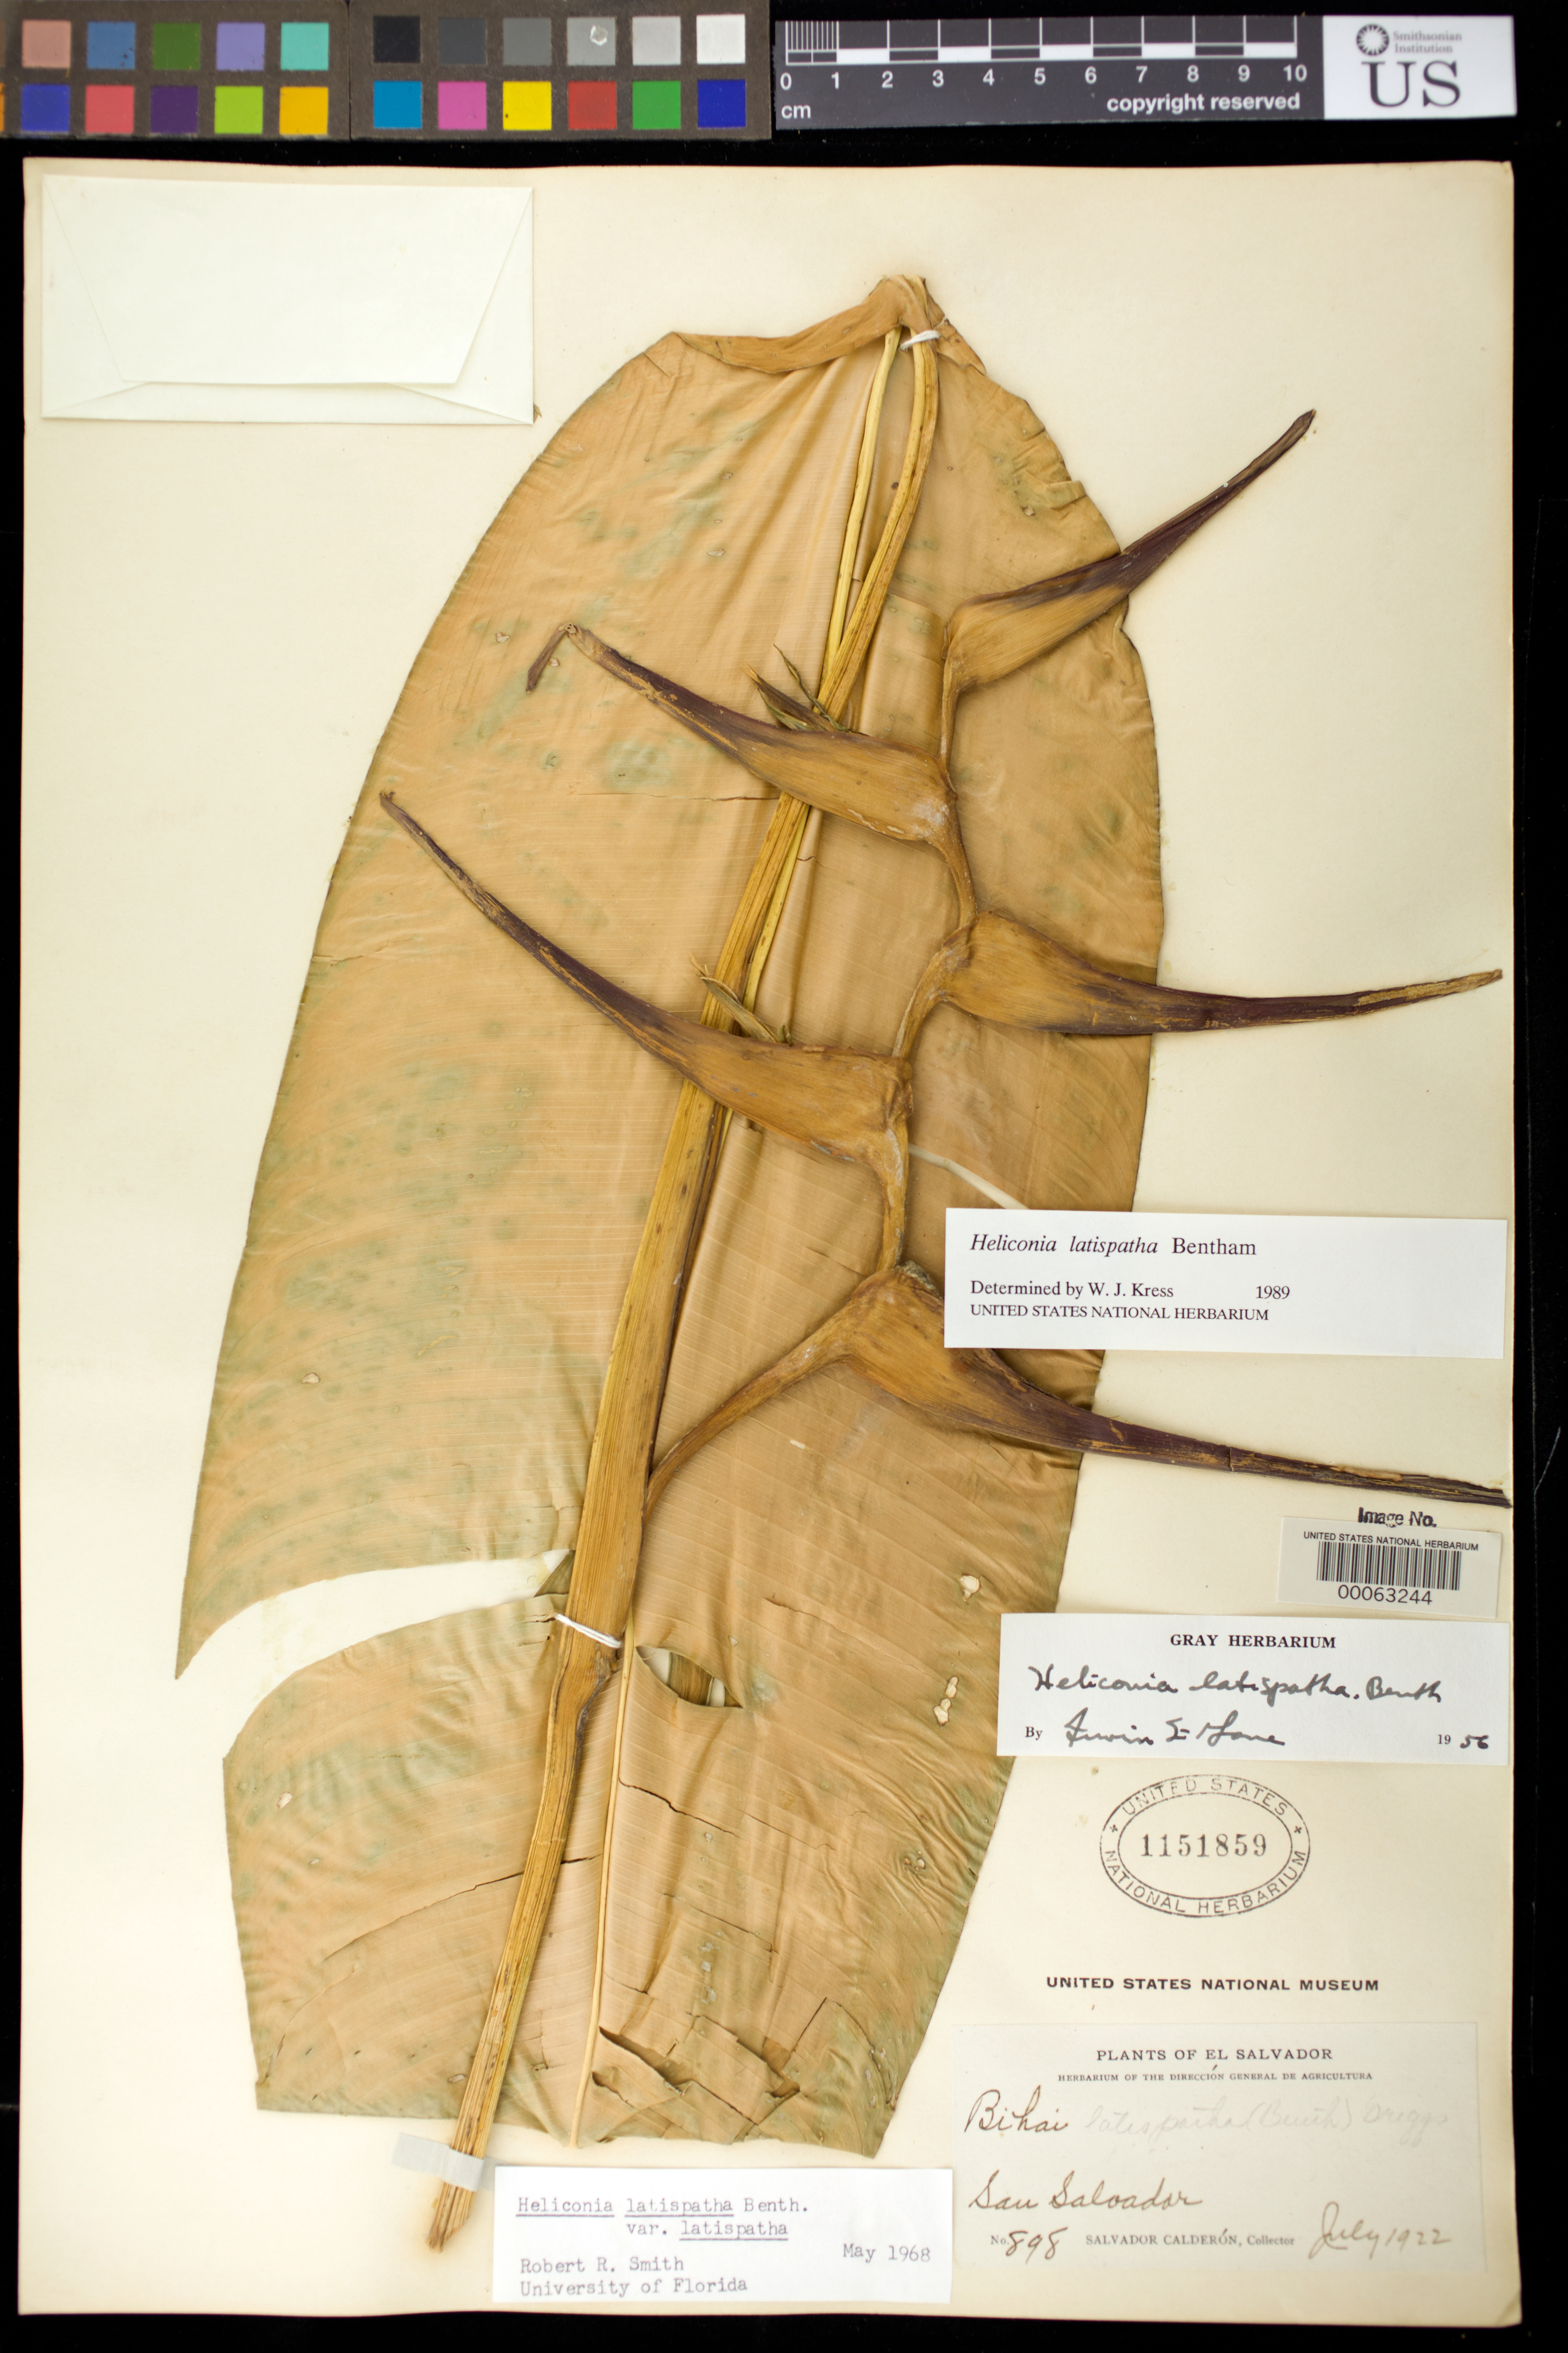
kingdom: Plantae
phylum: Tracheophyta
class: Liliopsida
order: Zingiberales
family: Heliconiaceae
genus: Heliconia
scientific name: Heliconia latispatha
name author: Benth.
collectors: S. Calderón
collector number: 898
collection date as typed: Jul 1922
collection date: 1922-07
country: El Salvador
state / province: San Salvador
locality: San salvador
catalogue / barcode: US 1151859